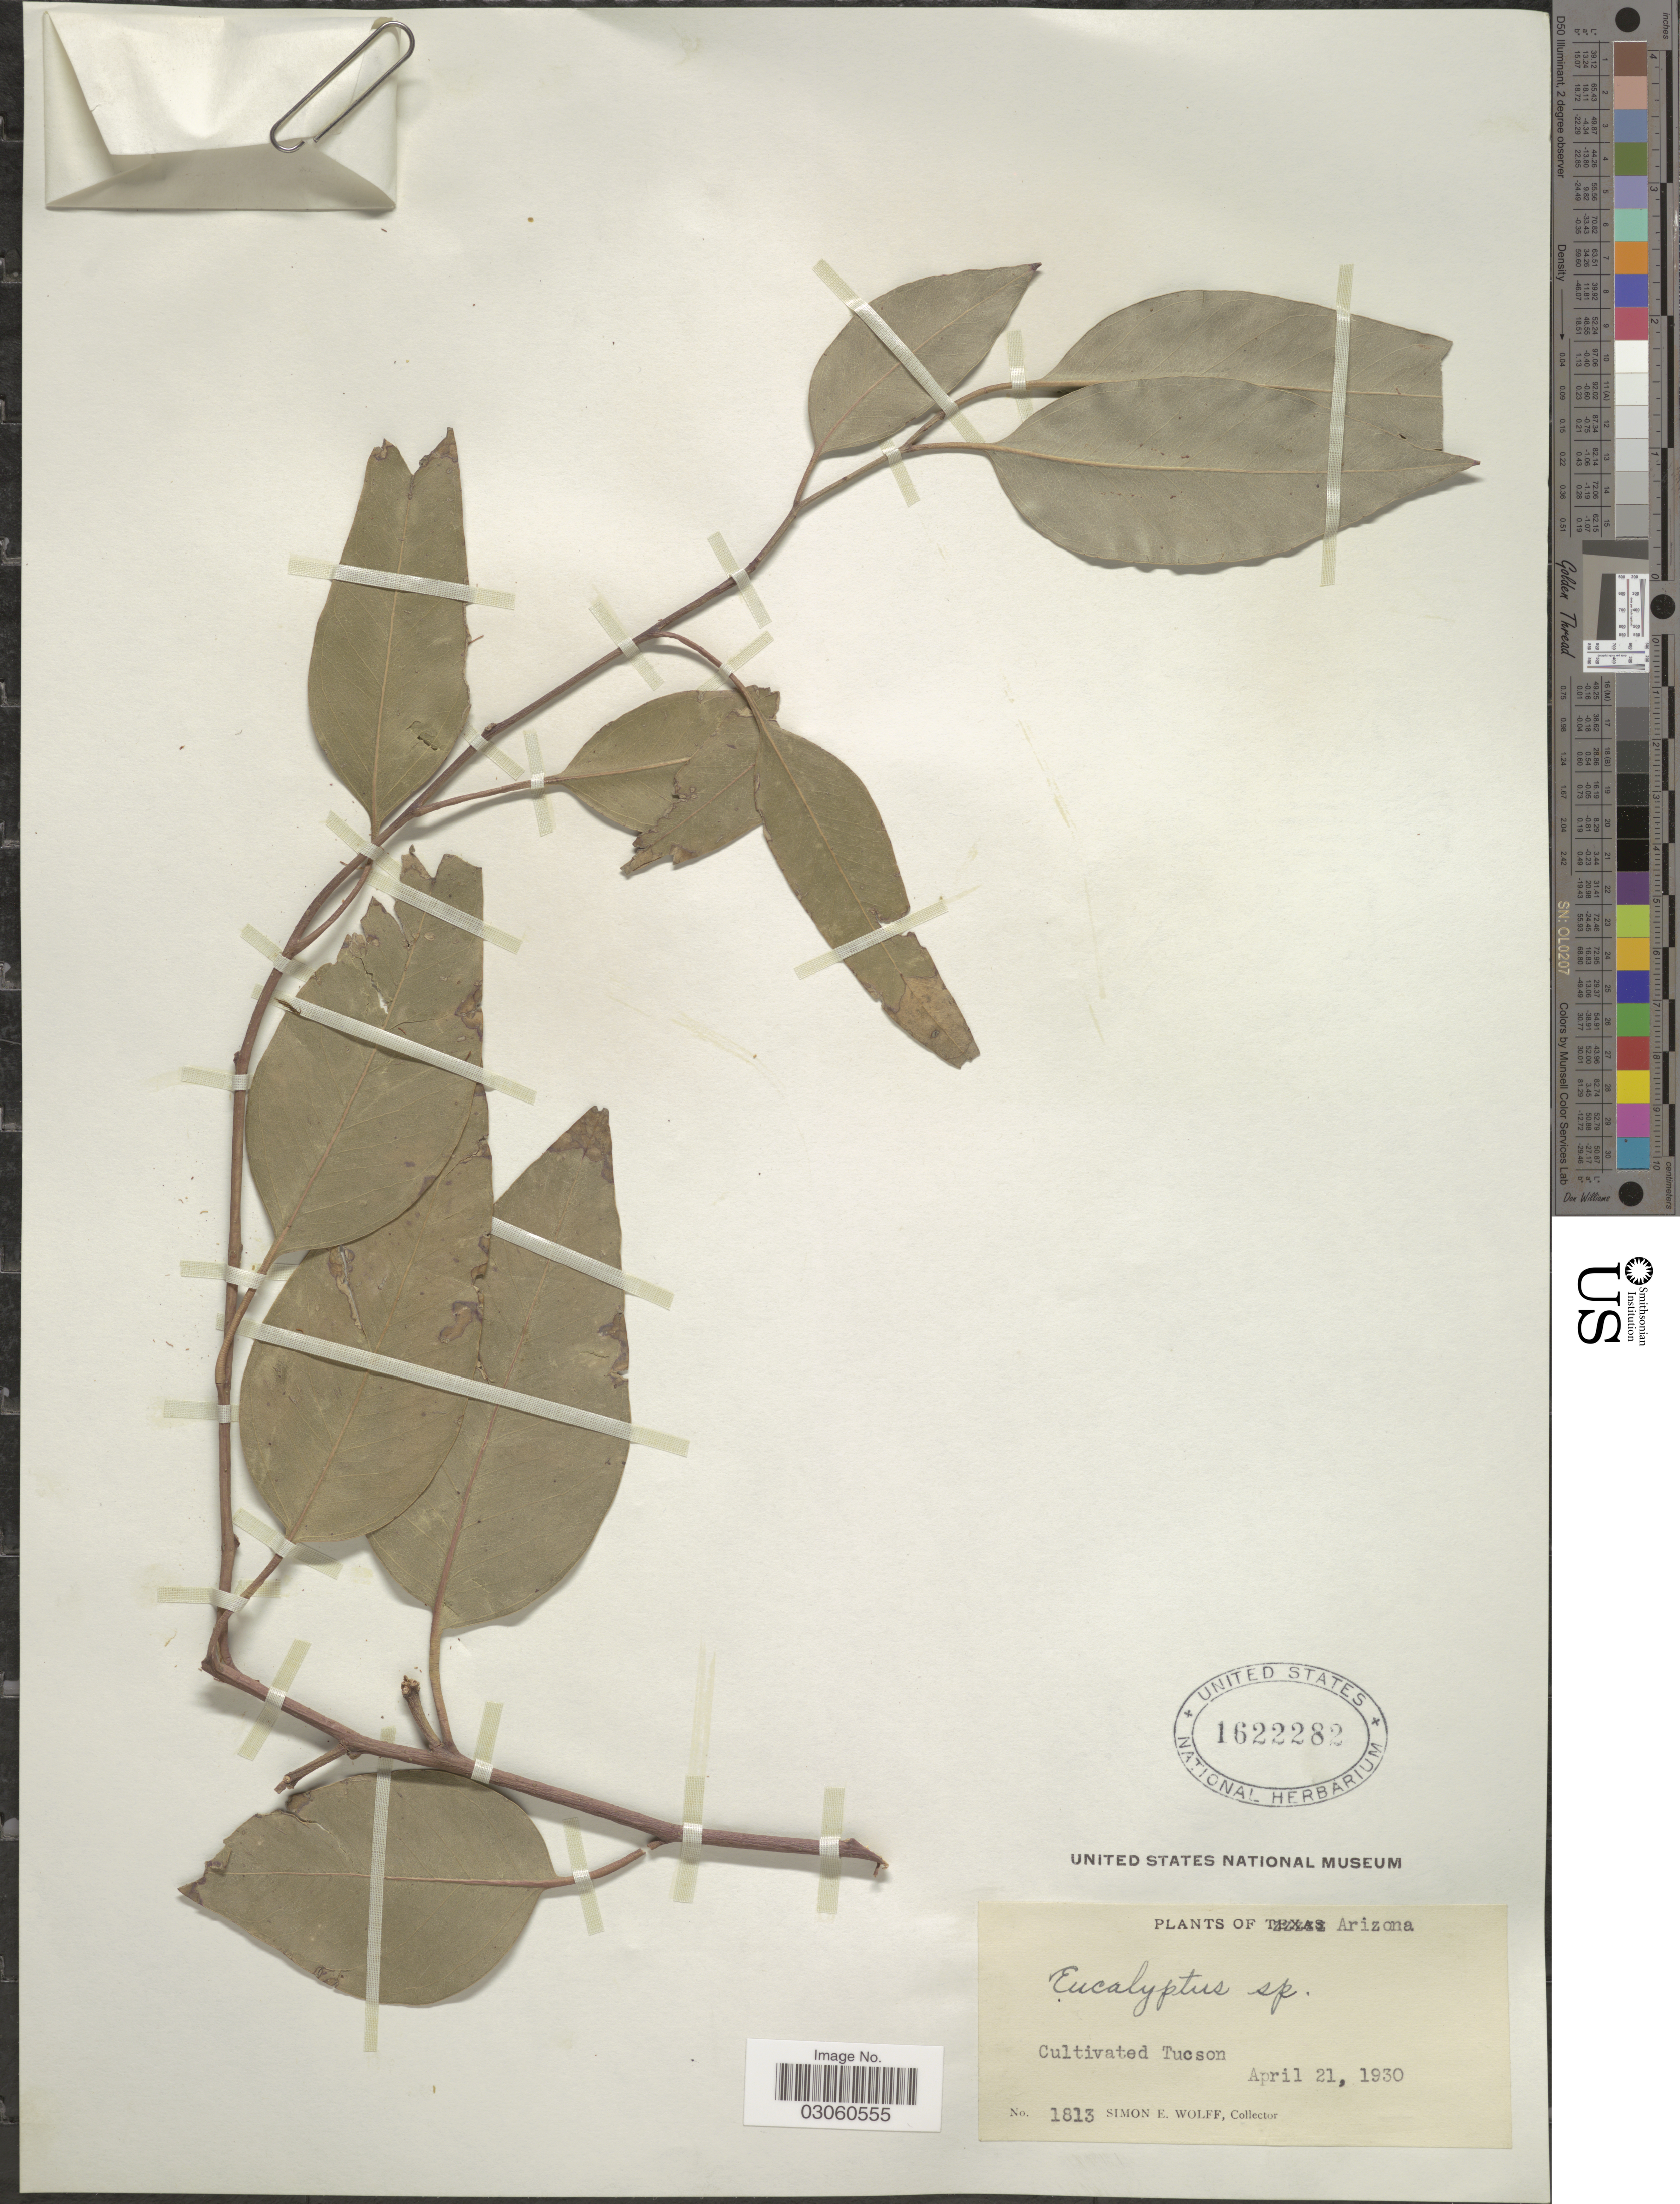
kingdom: Plantae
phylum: Tracheophyta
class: Magnoliopsida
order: Myrtales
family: Myrtaceae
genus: Eucalyptus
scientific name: Eucalyptus sp.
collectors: S. E. Wolff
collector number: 1813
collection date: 1930-04-21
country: United States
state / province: Arizona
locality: Cultivated Tucson.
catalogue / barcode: US 1622282